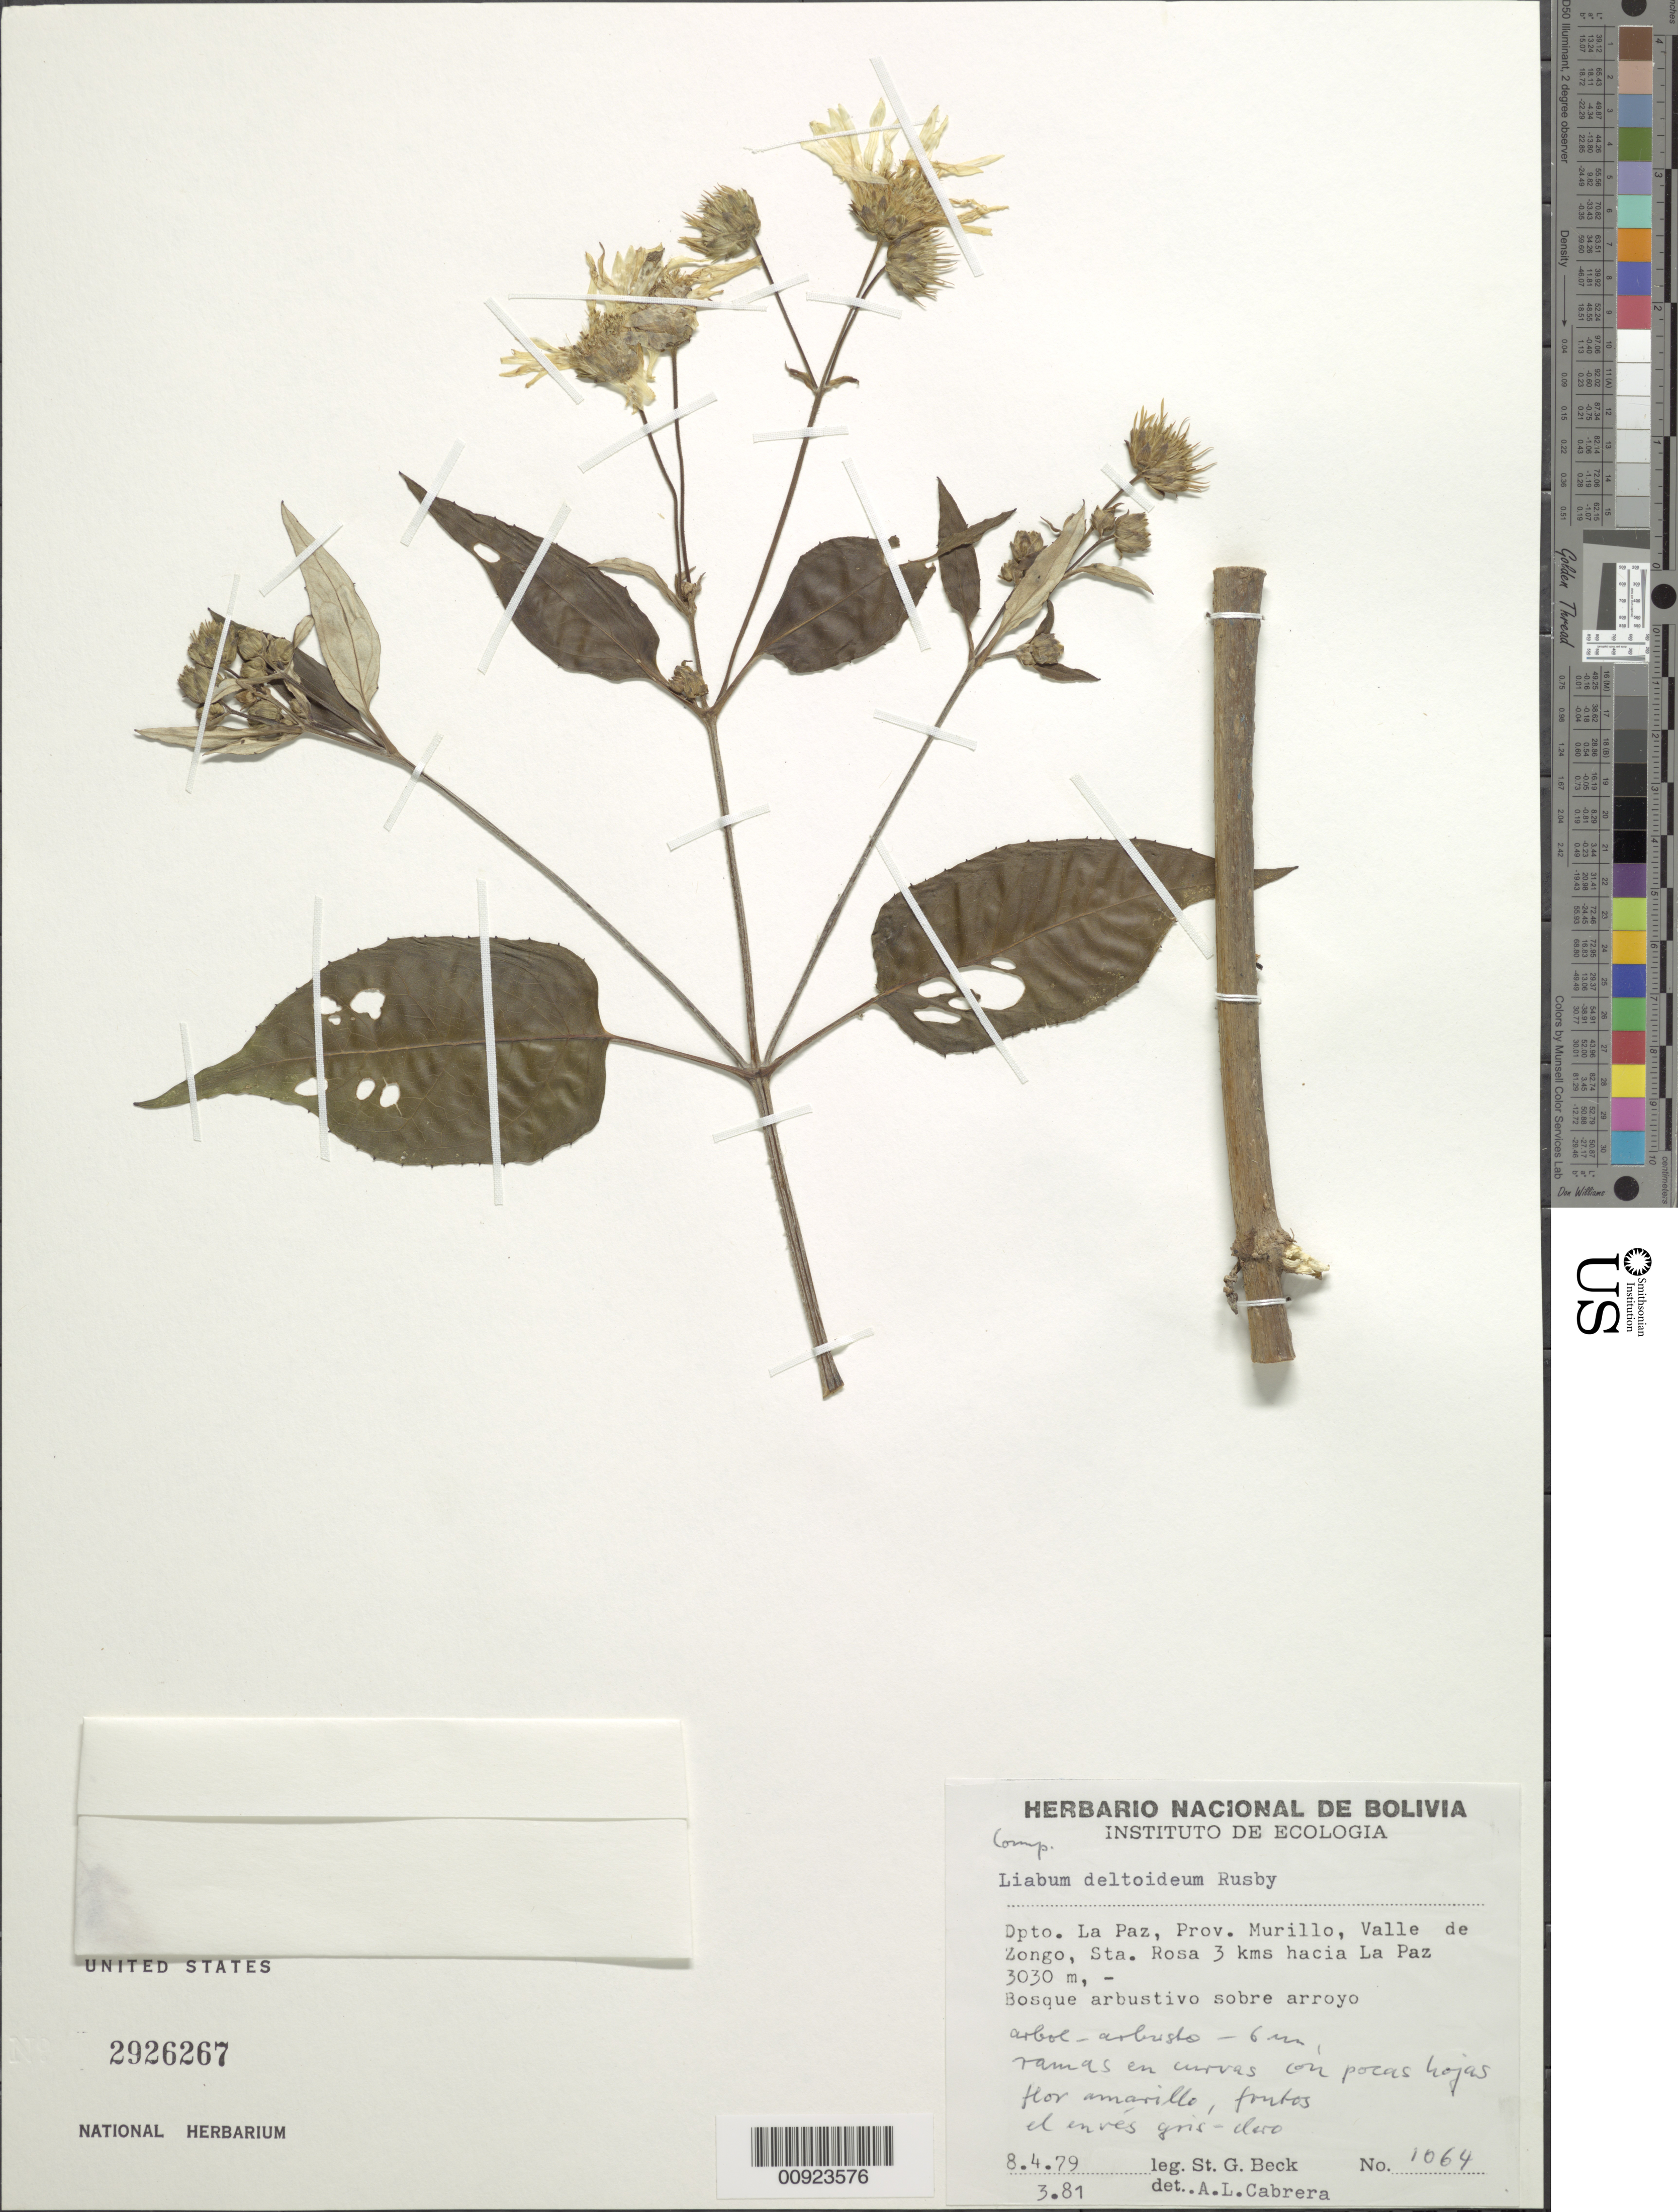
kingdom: Plantae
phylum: Tracheophyta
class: Magnoliopsida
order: Asterales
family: Asteraceae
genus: Munnozia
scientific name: Munnozia sp.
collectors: S. G. Beck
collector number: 1064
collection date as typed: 8 April 1979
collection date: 1979-04-08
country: Bolivia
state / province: La Paz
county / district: Murillo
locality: Valle de Zongo, Sta. Rosa 3 km hacia La Paz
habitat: Bosque arbustivo sobre arroyo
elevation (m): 3030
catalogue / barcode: US 2926267